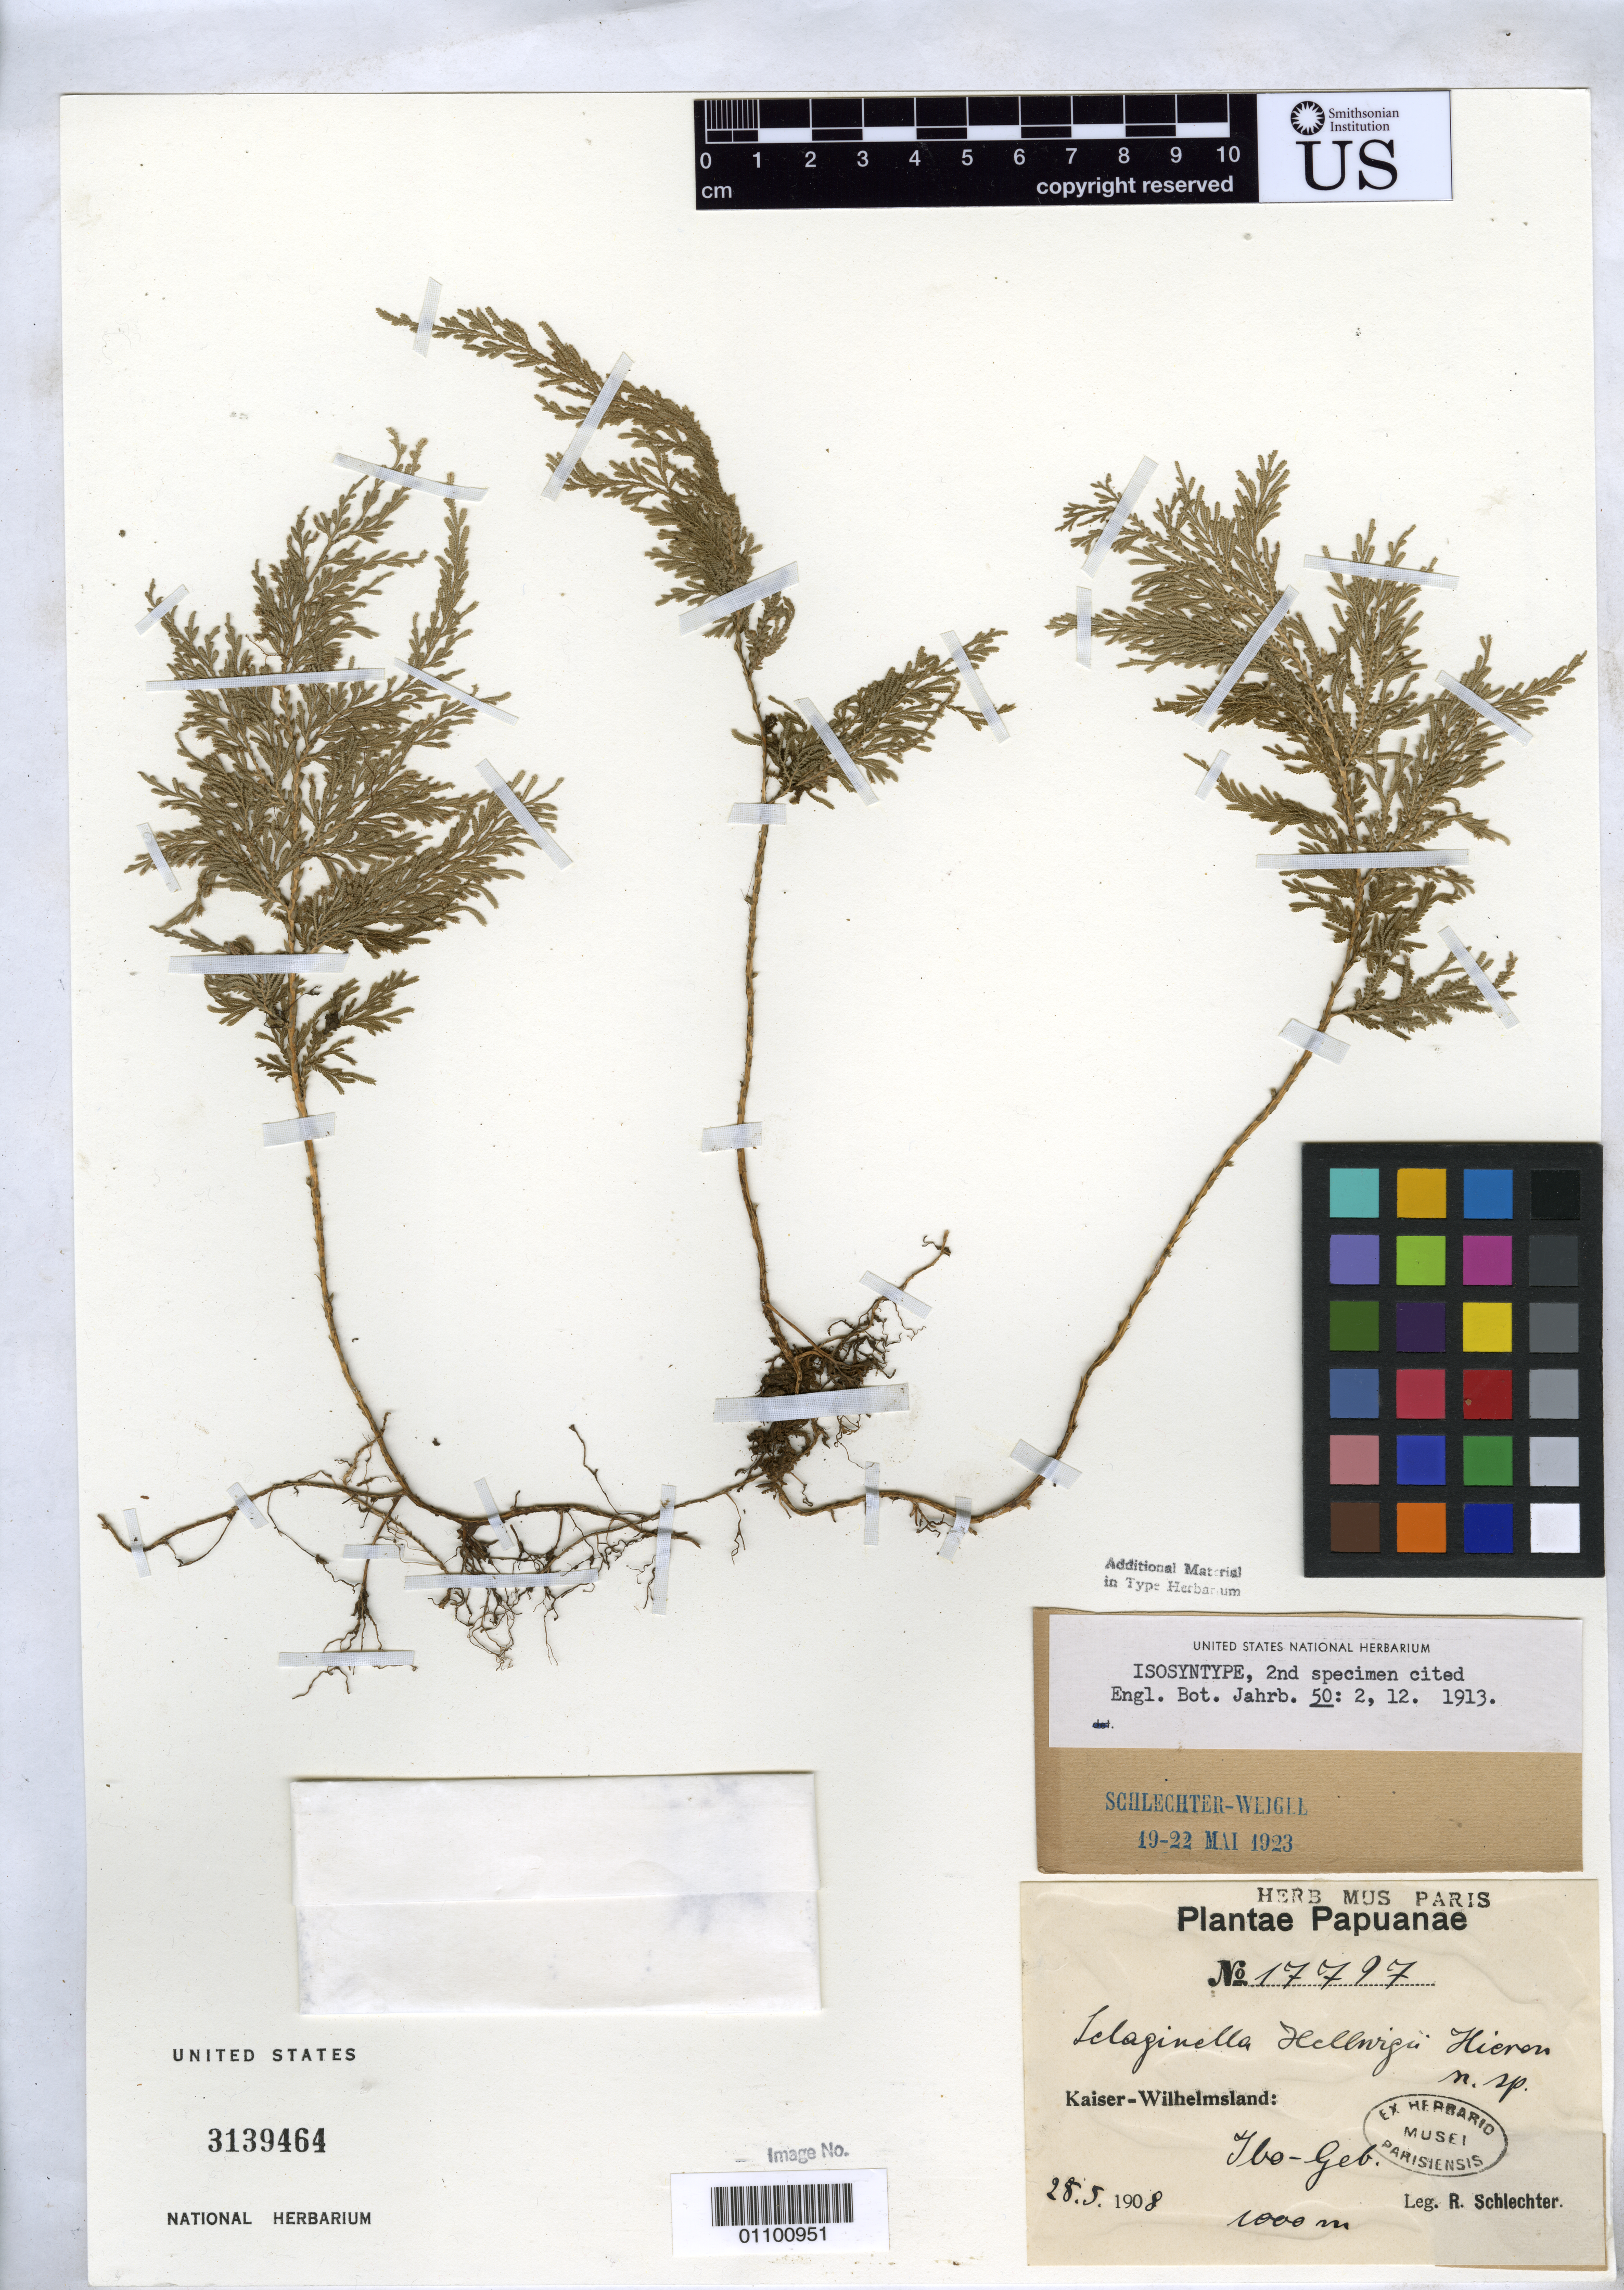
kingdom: Plantae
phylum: Tracheophyta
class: Lycopodiopsida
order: Selaginellales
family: Selaginellaceae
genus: Selaginella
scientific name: Selaginella hellwigii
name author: Hieron. in Lauterb.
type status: Isosyntype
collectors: F. R. R. Schlechter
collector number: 17797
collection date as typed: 28 May 1908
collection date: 1908-05-28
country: Papua New Guinea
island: New Guinea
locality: Kaiser-Wilhelmsland, in den Waldern des Ibo-gebirges.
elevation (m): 1000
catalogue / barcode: US 3139464